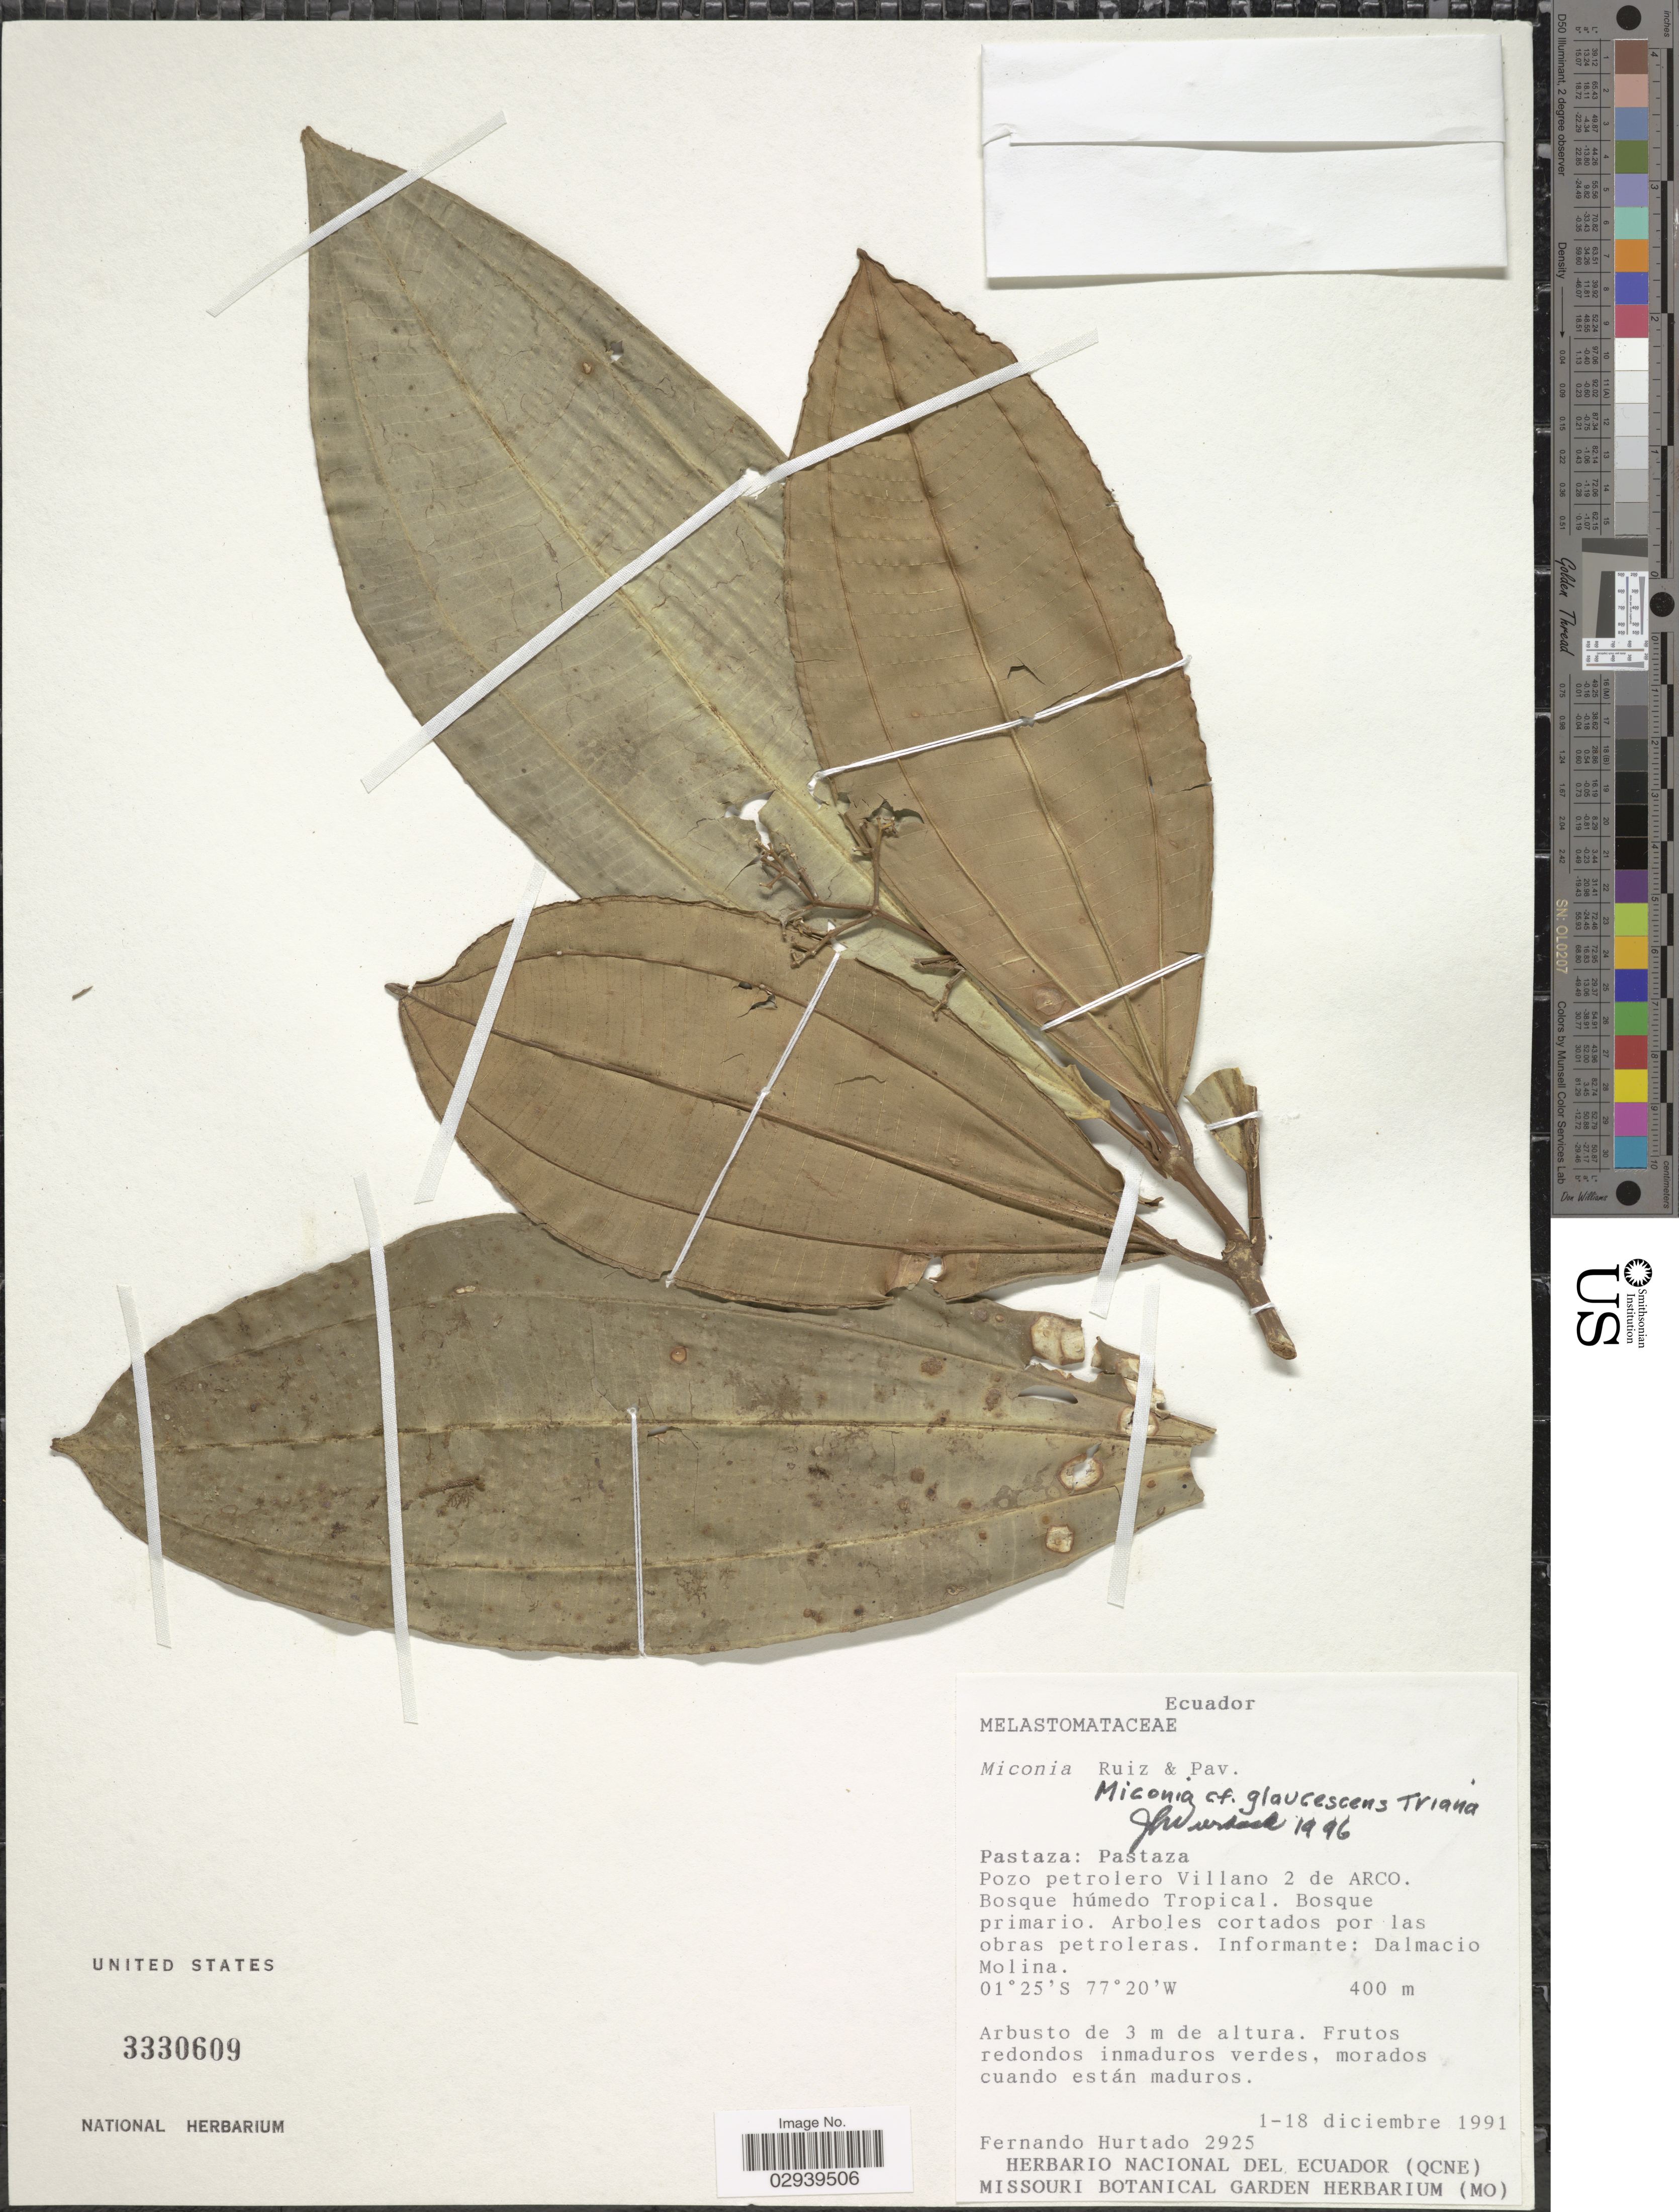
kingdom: Plantae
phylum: Tracheophyta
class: Magnoliopsida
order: Myrtales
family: Melastomataceae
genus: Miconia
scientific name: Miconia glaucescens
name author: Triana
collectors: F. Hurtado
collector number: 2925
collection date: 1991-12-01/1991-12-18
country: Ecuador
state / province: Pastaza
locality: Pastaza, Pozo petrolero Villano 2 de Arco.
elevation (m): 400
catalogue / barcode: US 3330609